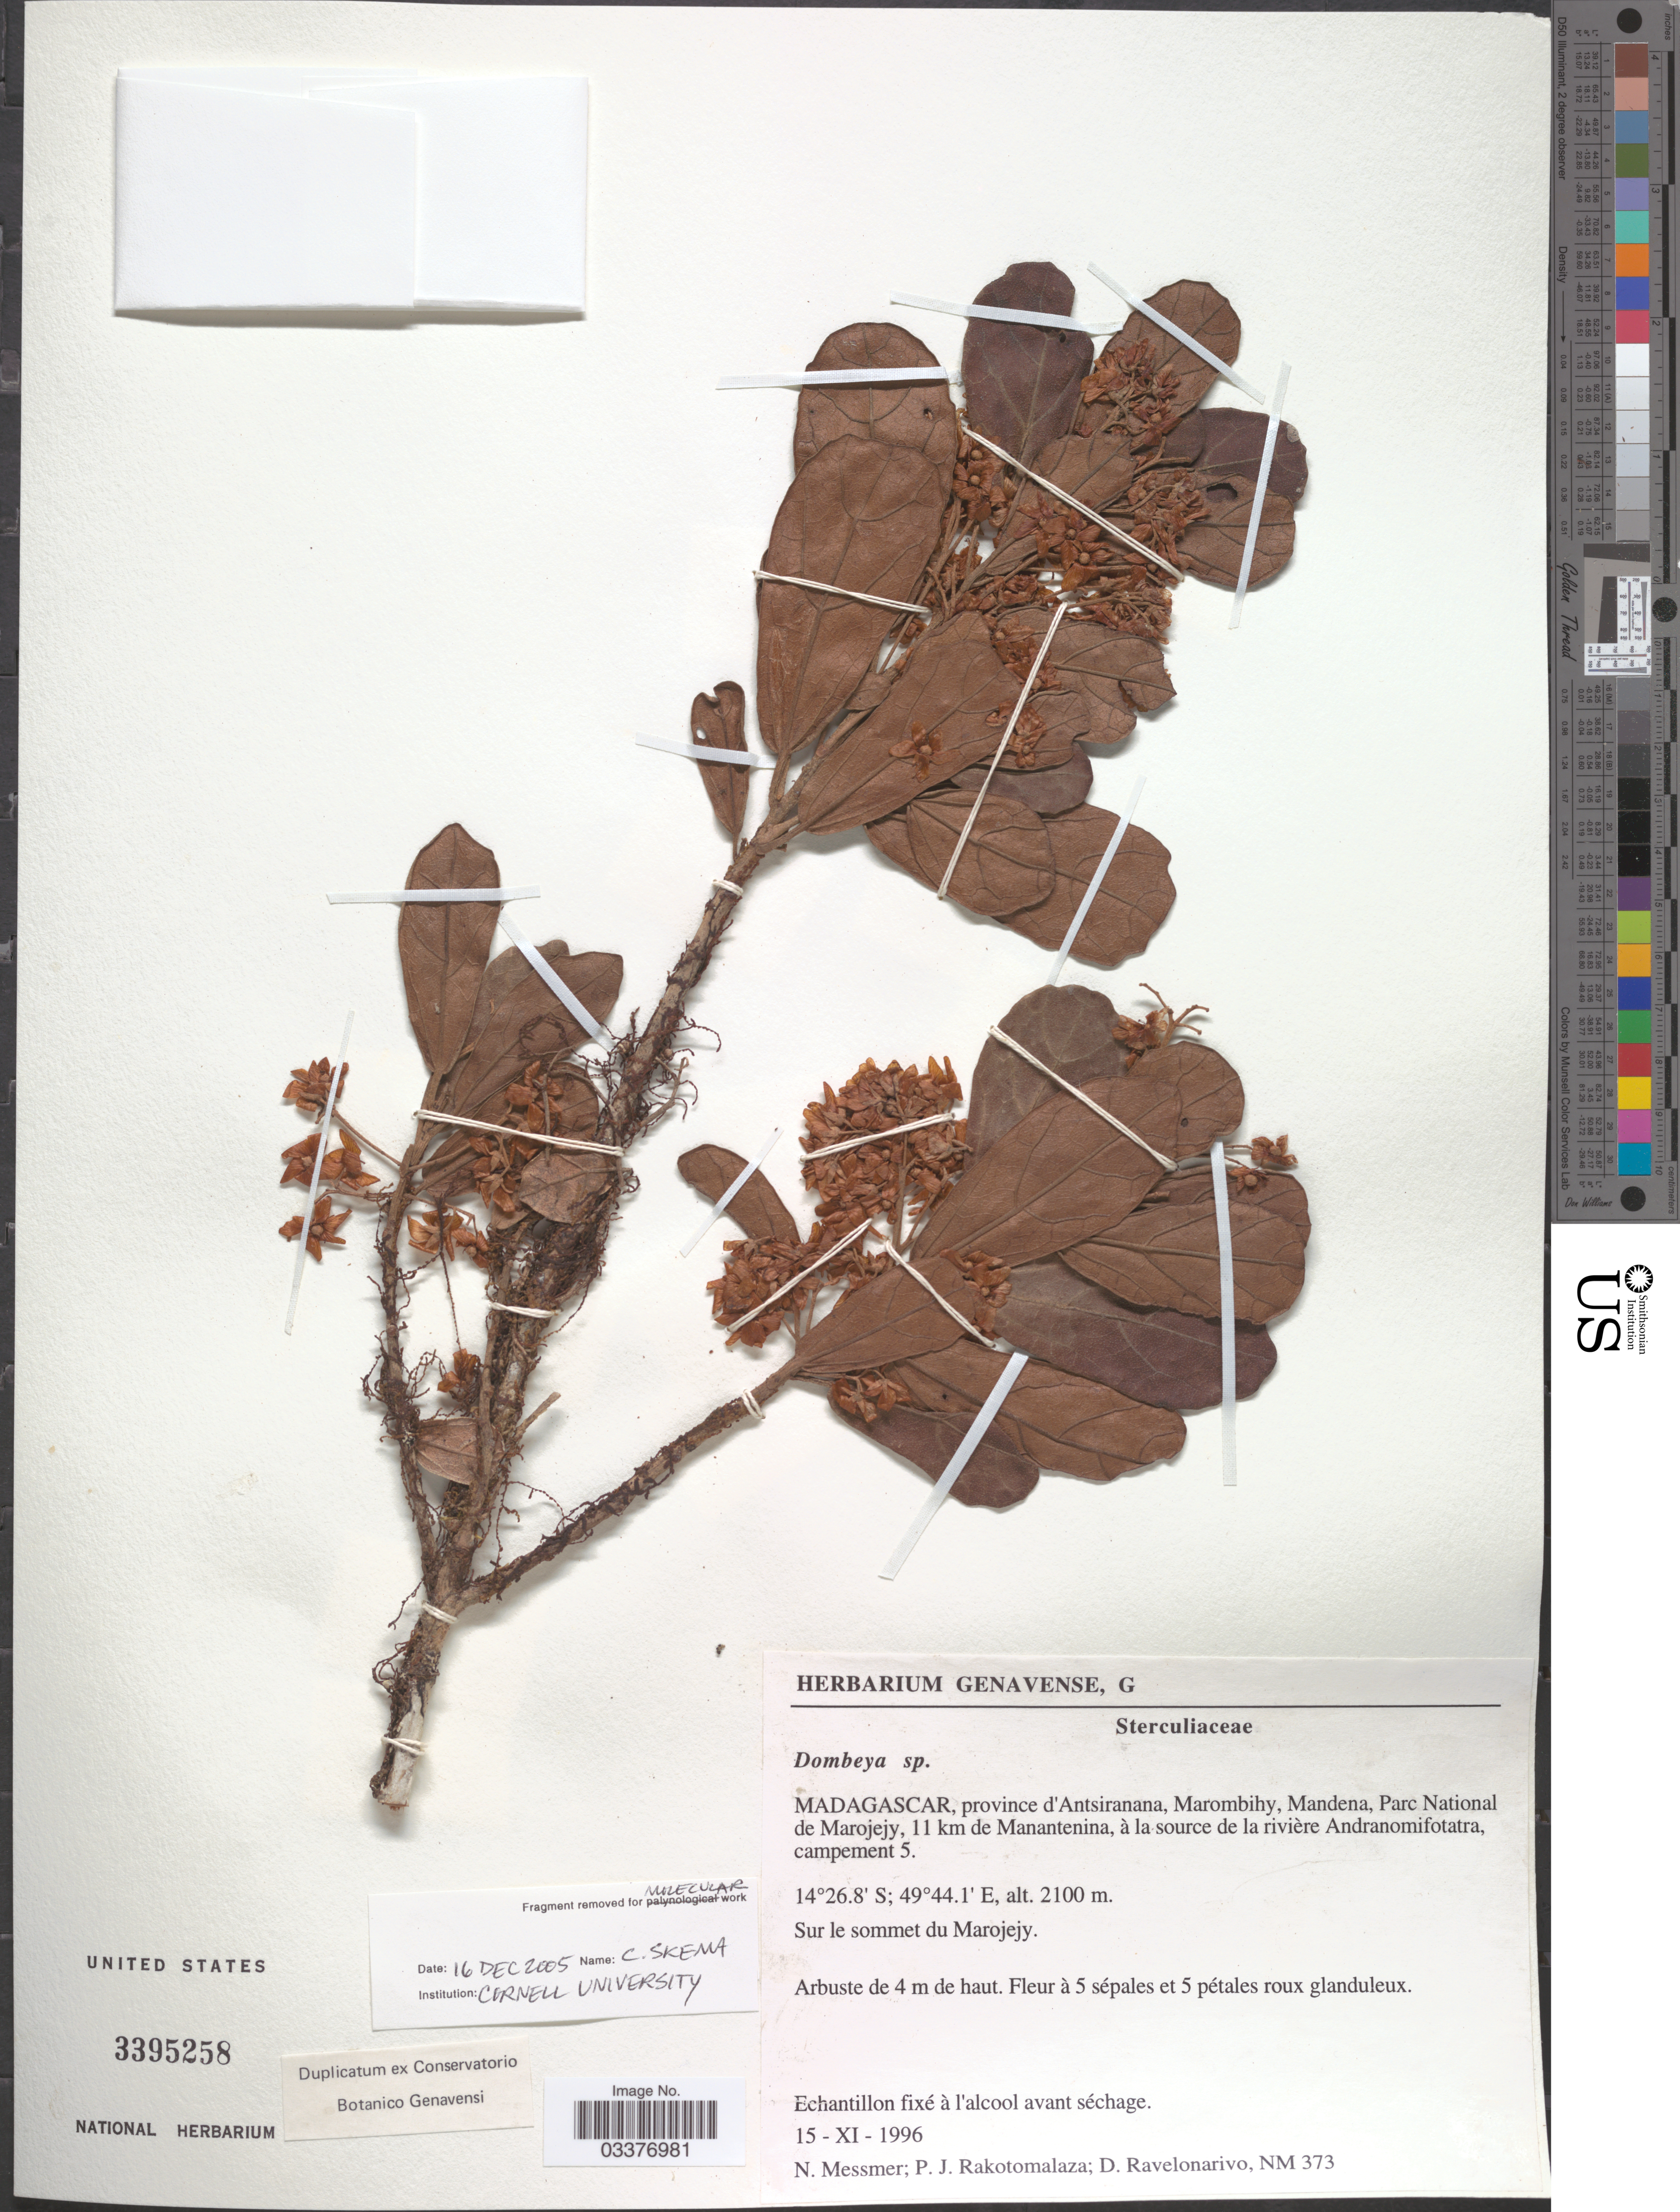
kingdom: Plantae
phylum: Tracheophyta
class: Magnoliopsida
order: Malvales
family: Malvaceae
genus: Dombeya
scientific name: Dombeya sp.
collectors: N. Messmer, P. J. Rakotomalaza & D. Ravelonarivo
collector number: NM 373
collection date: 1996-11-15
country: Madagascar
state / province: Sava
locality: Marombihy, Mandena, Parc National de Marojejy, 11 km de Manantenina, à la source de la rivière Andranomifotatra, campement 5. Sur le sommet du Marojejy.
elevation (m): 2100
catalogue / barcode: US 3395258